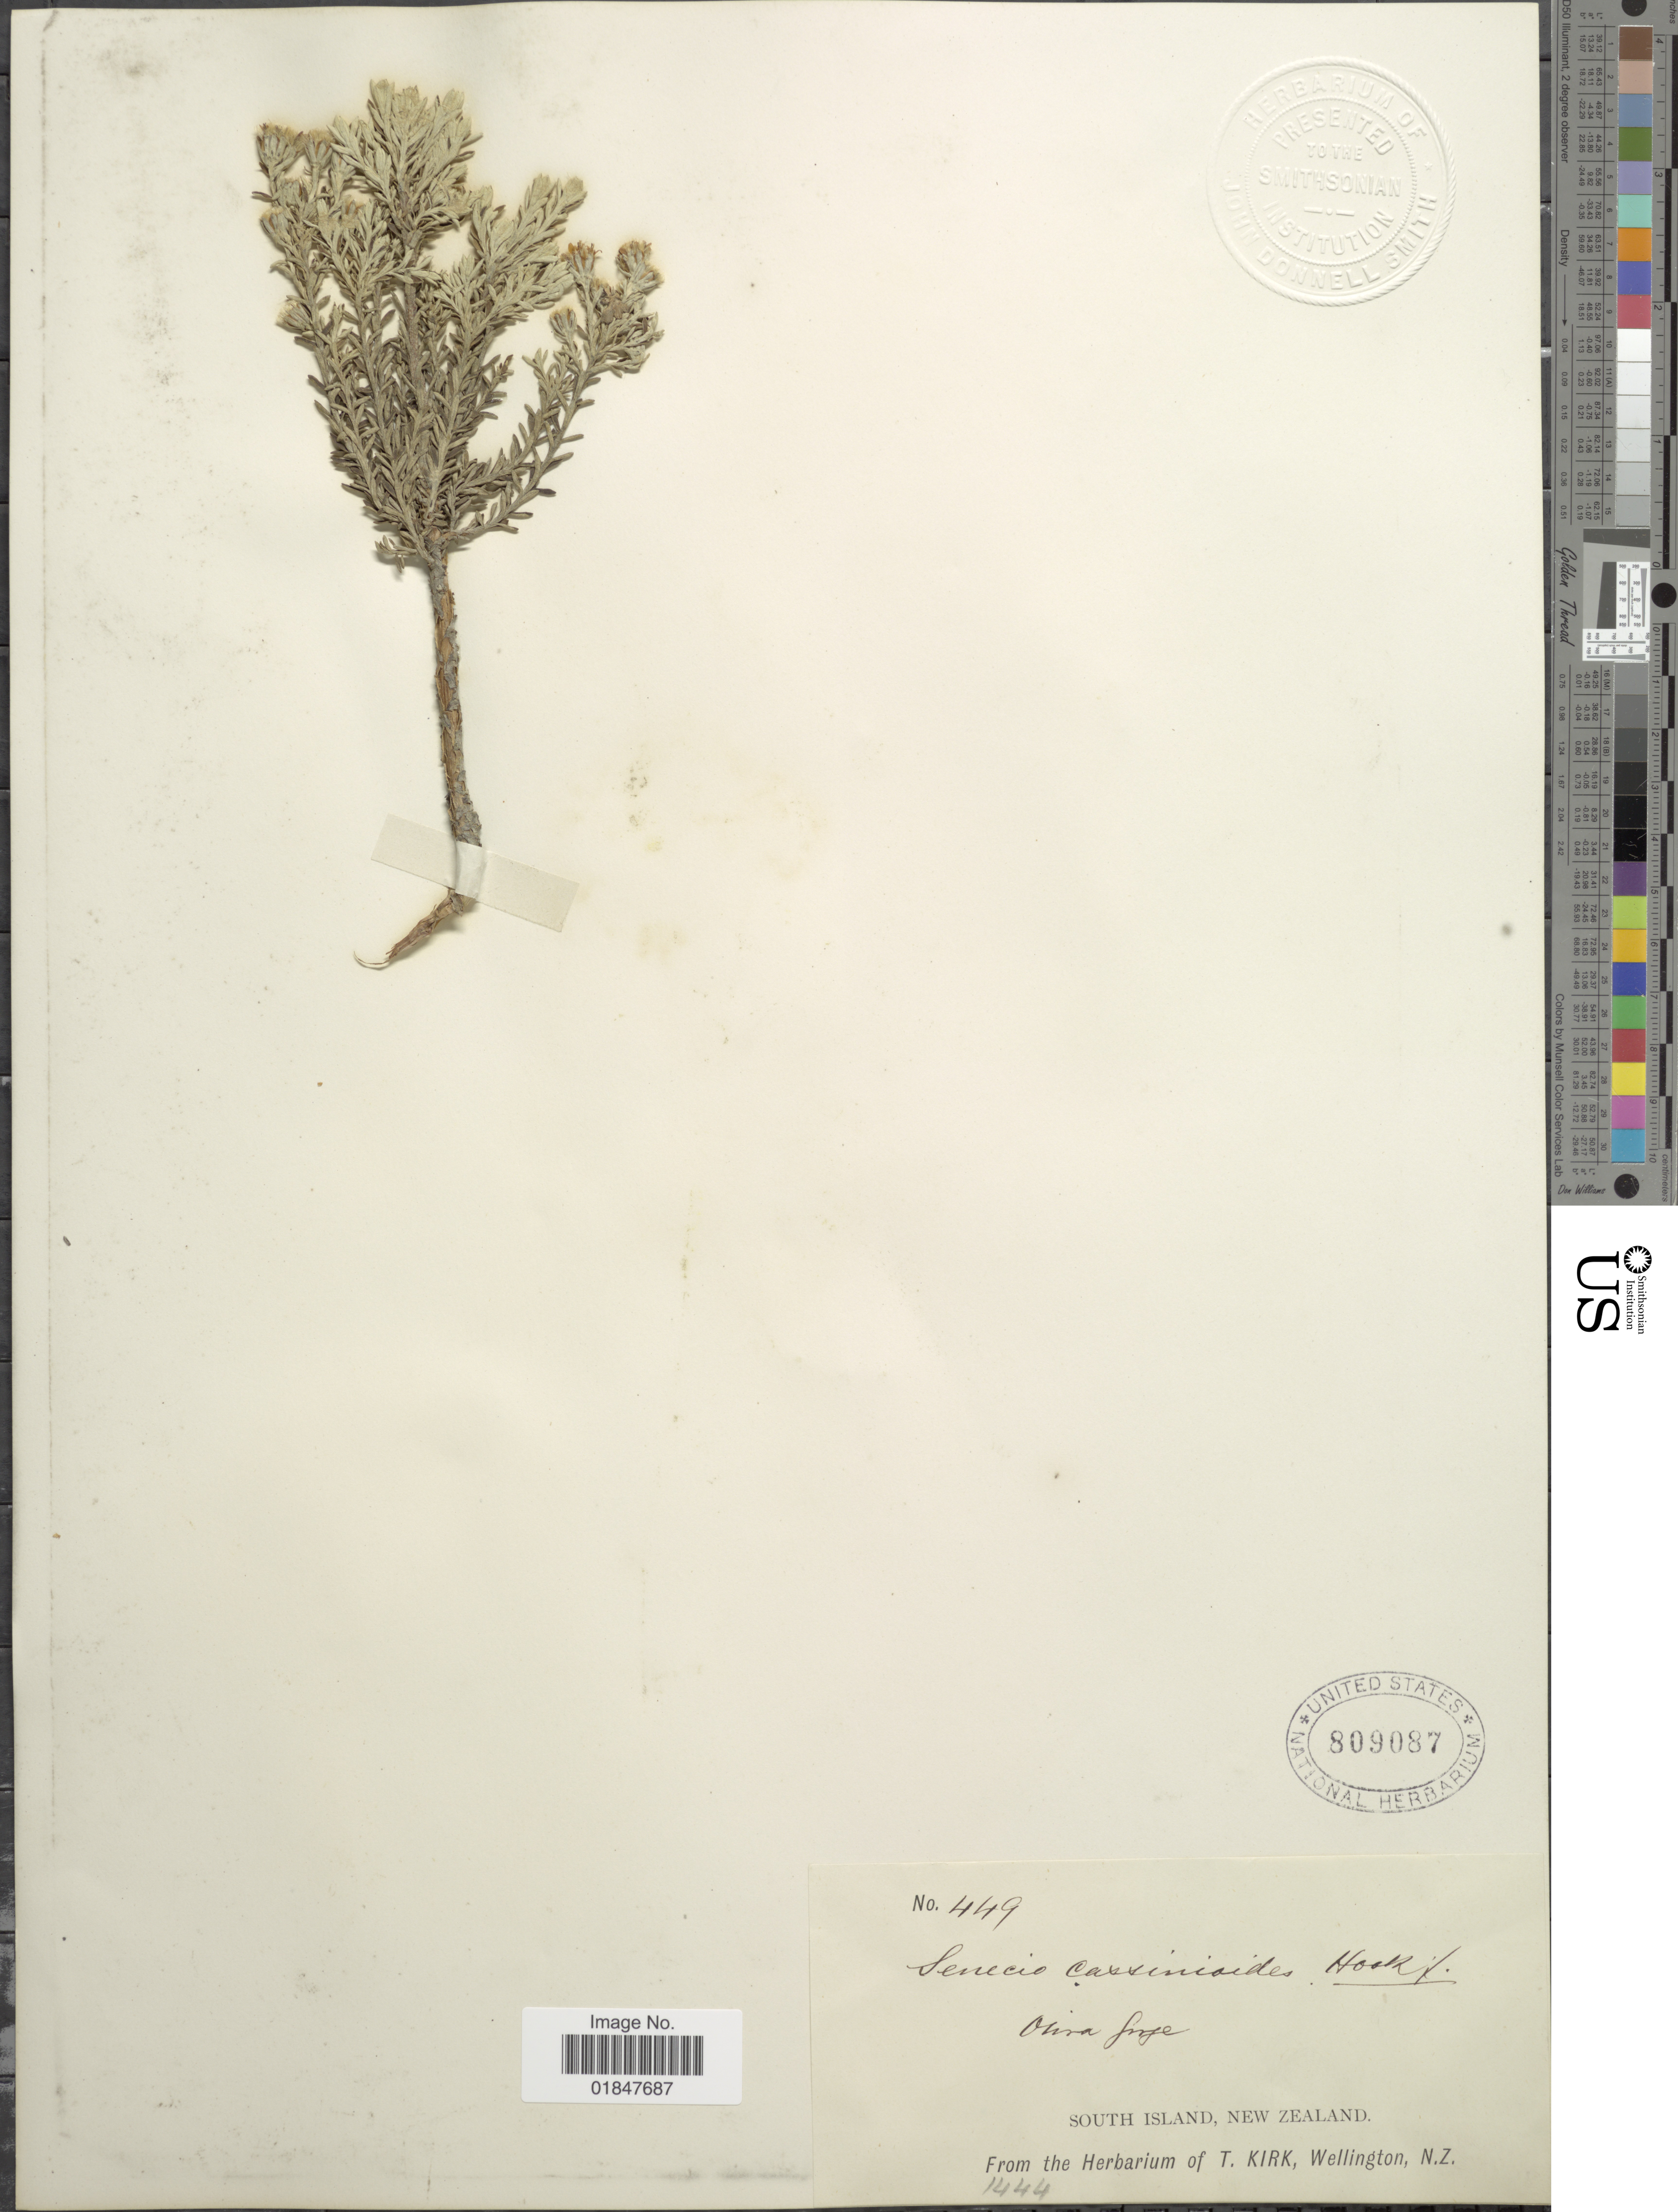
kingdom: Plantae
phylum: Tracheophyta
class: Magnoliopsida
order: Asterales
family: Asteraceae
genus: Brachyglottis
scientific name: Brachyglottis cassinioides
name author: (Hook. f.) B. Nord.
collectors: ex Herb. T. Kirk, Wellington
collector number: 449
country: New Zealand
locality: South Island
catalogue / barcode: US 809087